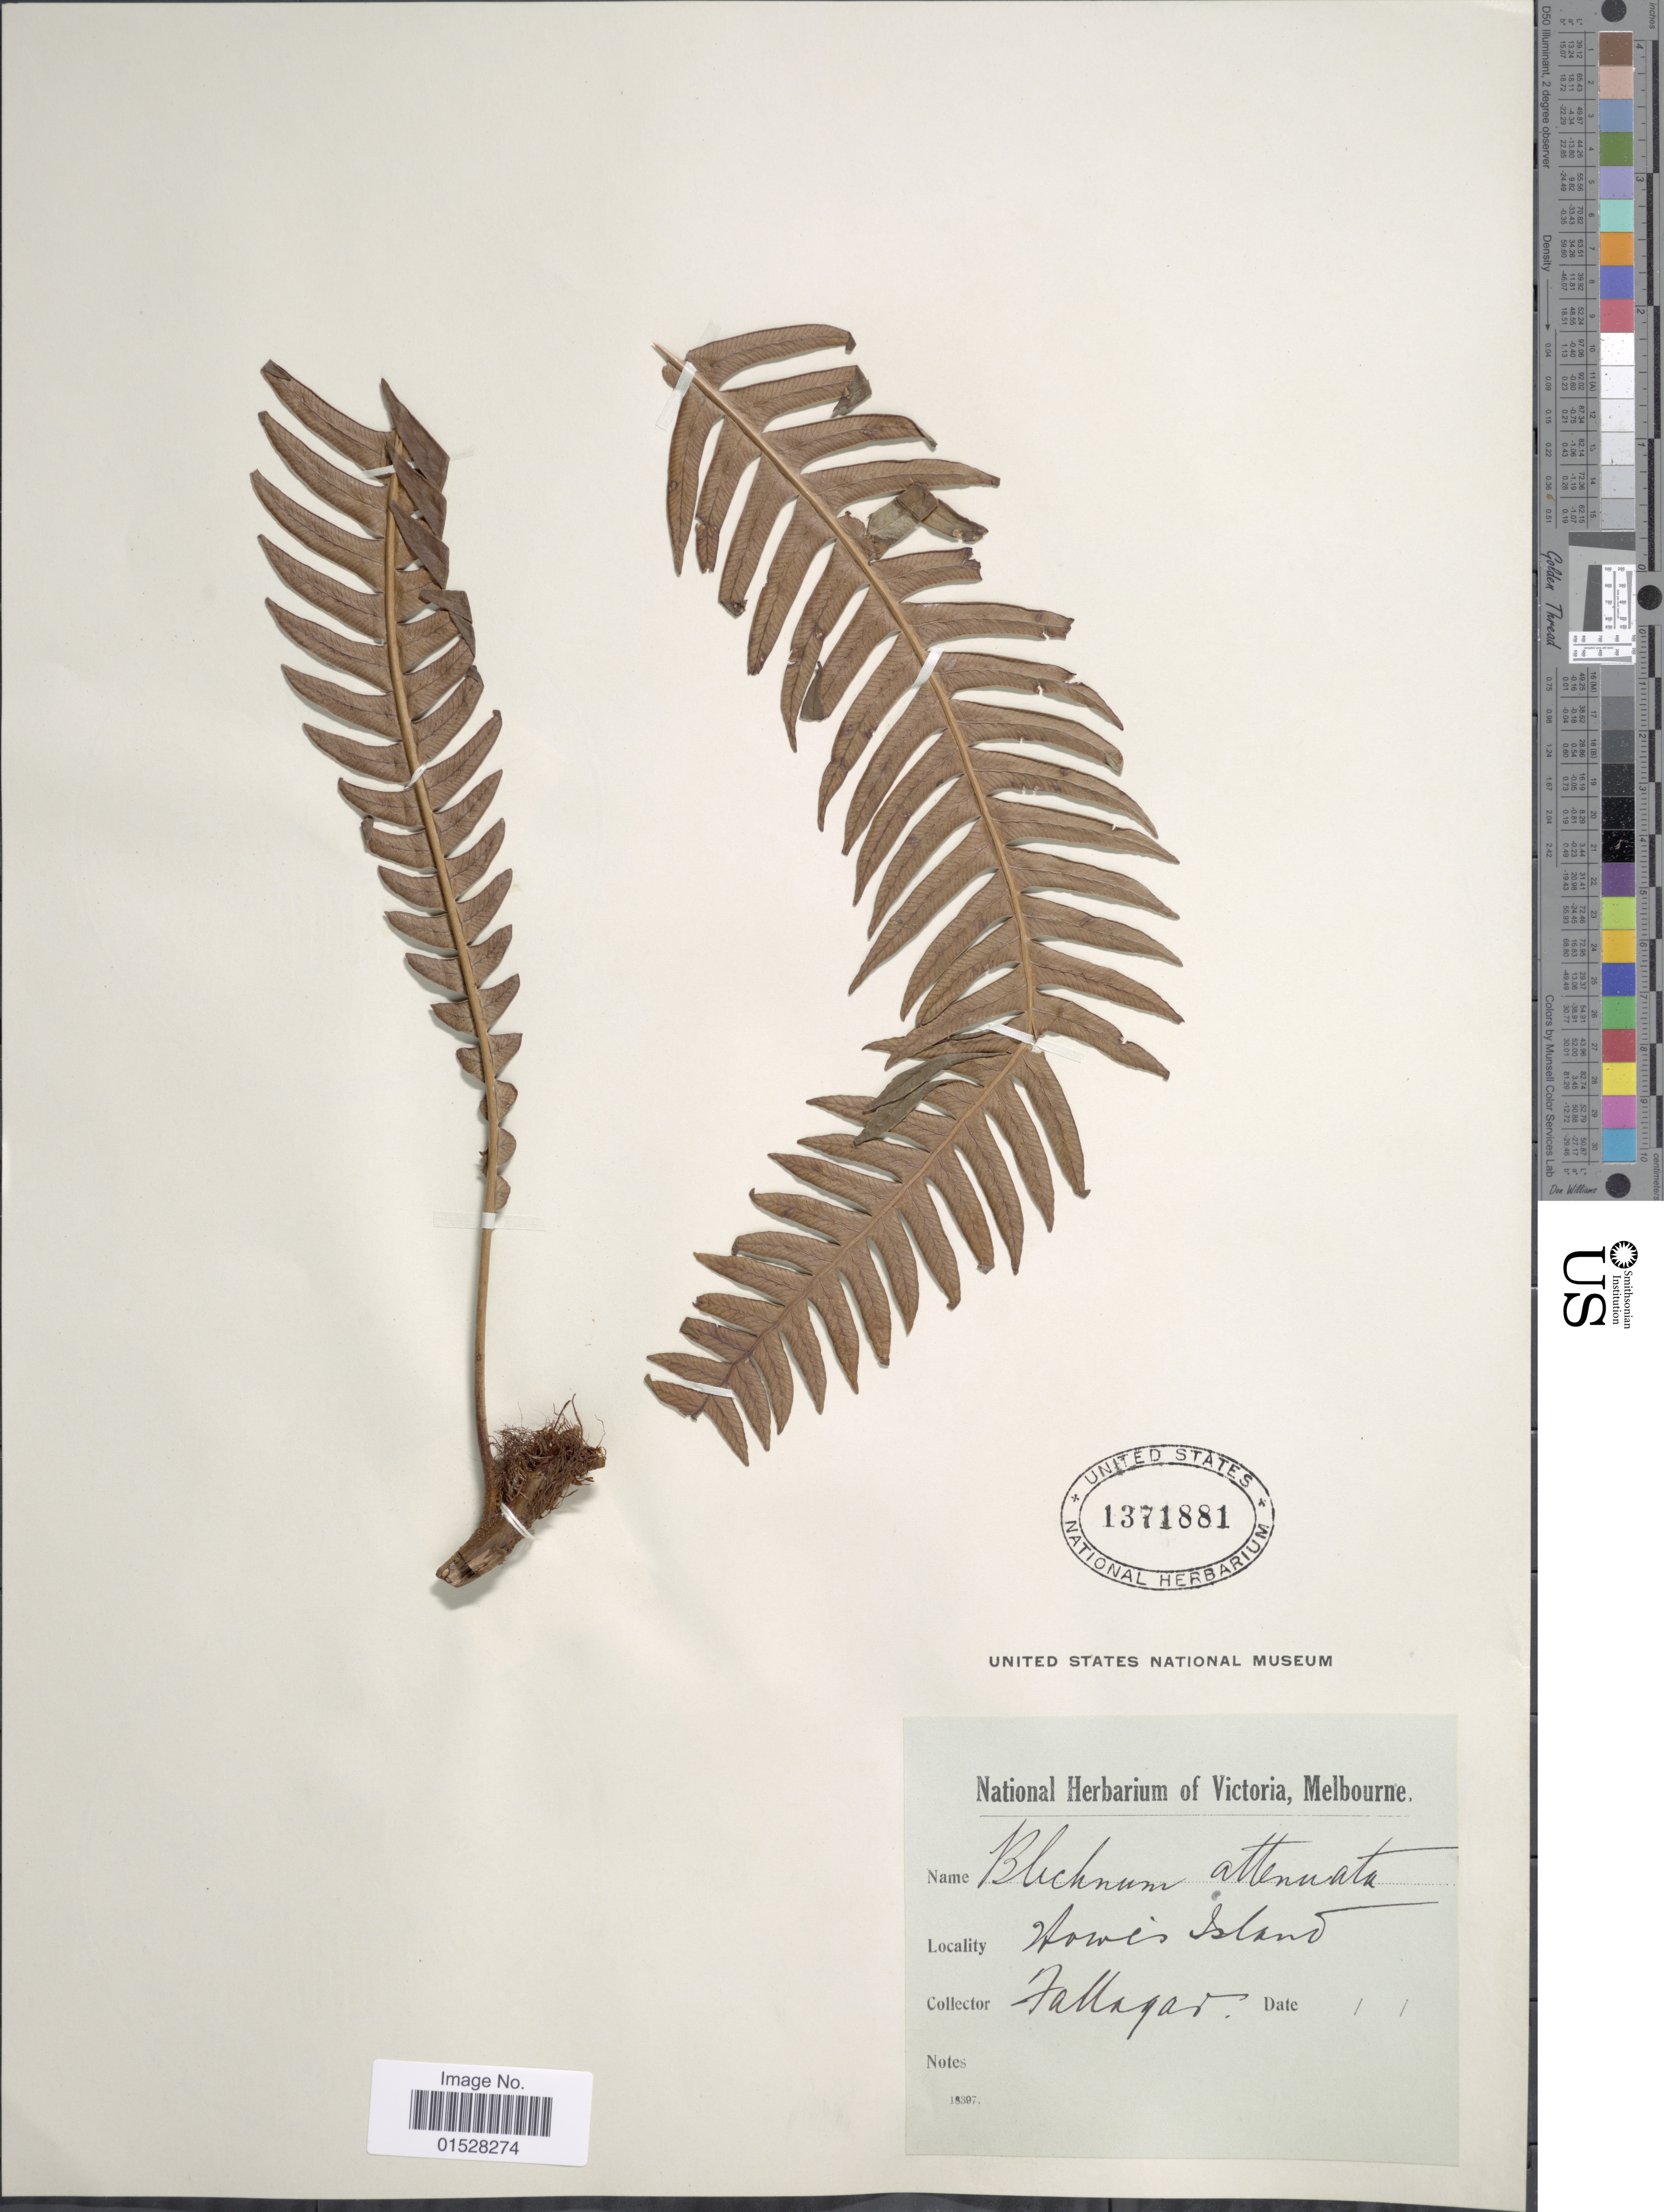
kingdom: Plantae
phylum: Tracheophyta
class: Polypodiopsida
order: Polypodiales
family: Blechnaceae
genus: Blechnum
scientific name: Blechnum attenuatum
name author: (Sw.) Mett.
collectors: Fallagas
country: Australia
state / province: New South Wales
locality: Howes Island.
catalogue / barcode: US 1371881